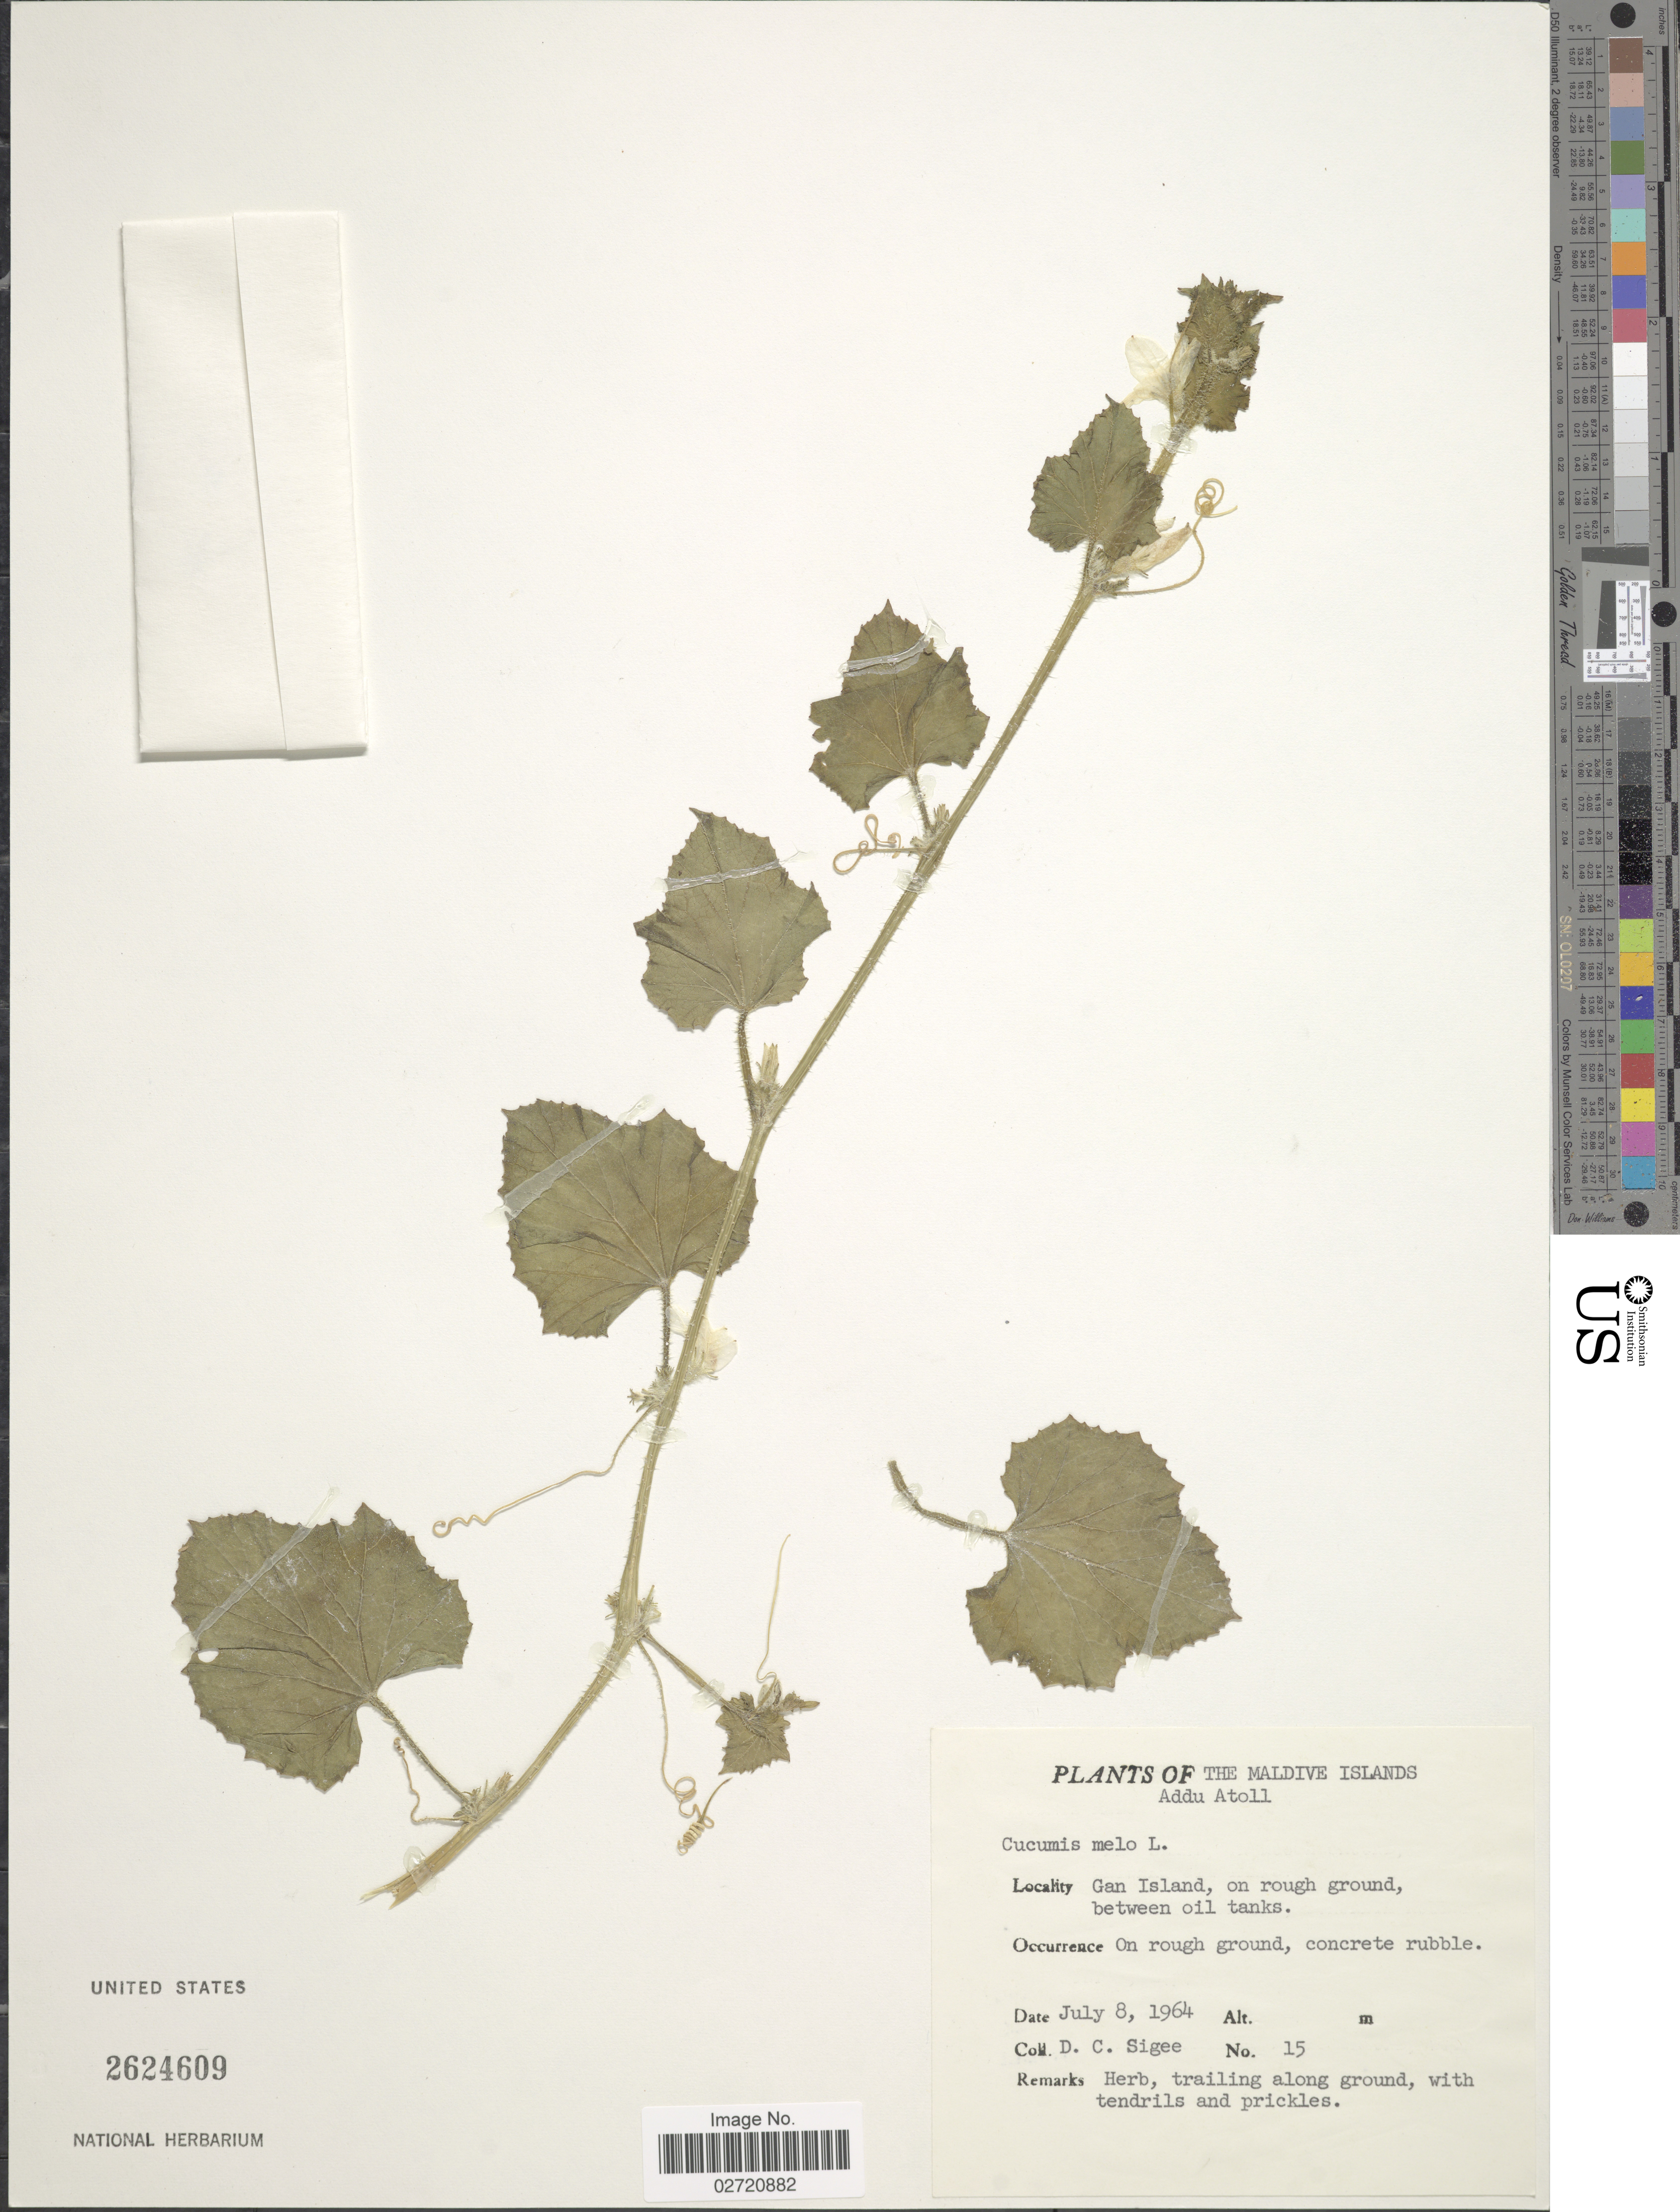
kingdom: Plantae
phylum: Tracheophyta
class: Magnoliopsida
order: Cucurbitales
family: Cucurbitaceae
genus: Cucumis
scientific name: Cucumis melo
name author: L.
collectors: D. C. Sigee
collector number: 15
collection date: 1964-07-08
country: Maldive Islands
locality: Addu Atoll. Gan Island, on rough groung, between oil tanks.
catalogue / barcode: US 2624609